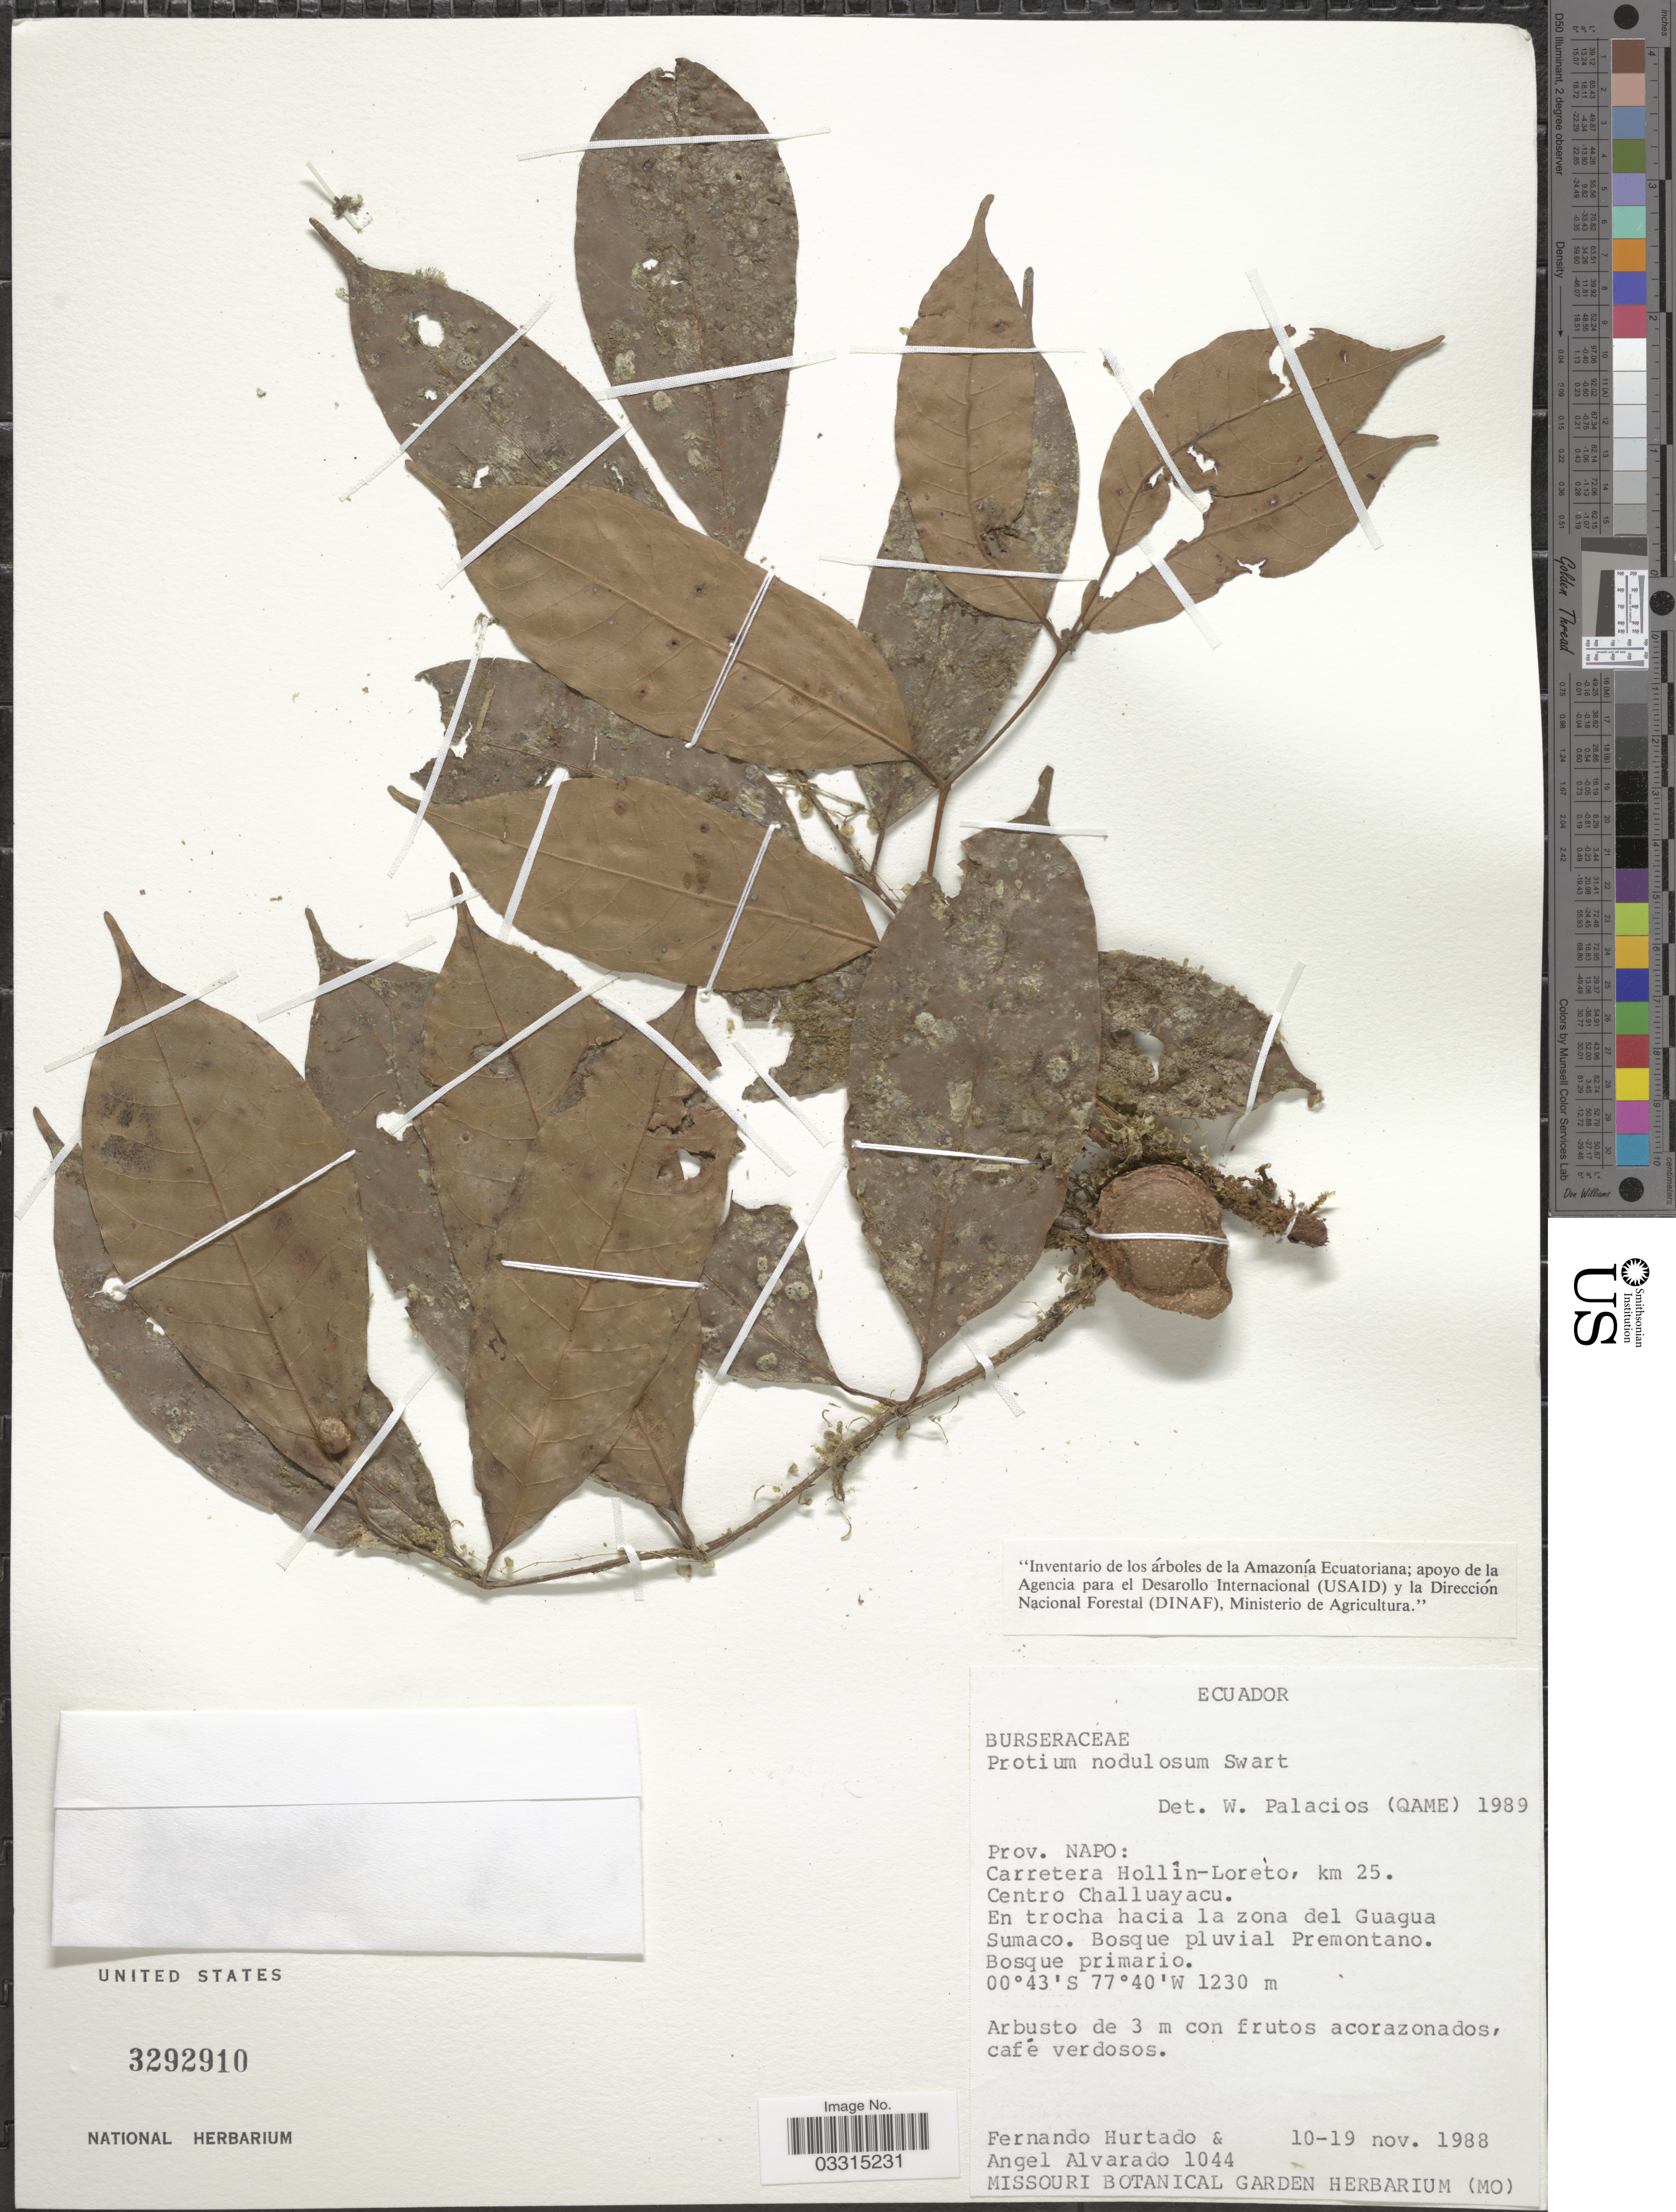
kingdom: Plantae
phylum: Tracheophyta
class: Magnoliopsida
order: Sapindales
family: Burseraceae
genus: Protium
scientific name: Protium nodulosum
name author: Swart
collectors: F. Hurtado & A. Alvarado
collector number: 1044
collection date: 1988-11-10/1988-11-19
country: Ecuador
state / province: Napo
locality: Carretera Hollin-Loreto, km 25. Centro Challuayacu. En trocha hacia la zona del Guagua Sumaco.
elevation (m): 1230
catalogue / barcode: US 3292910